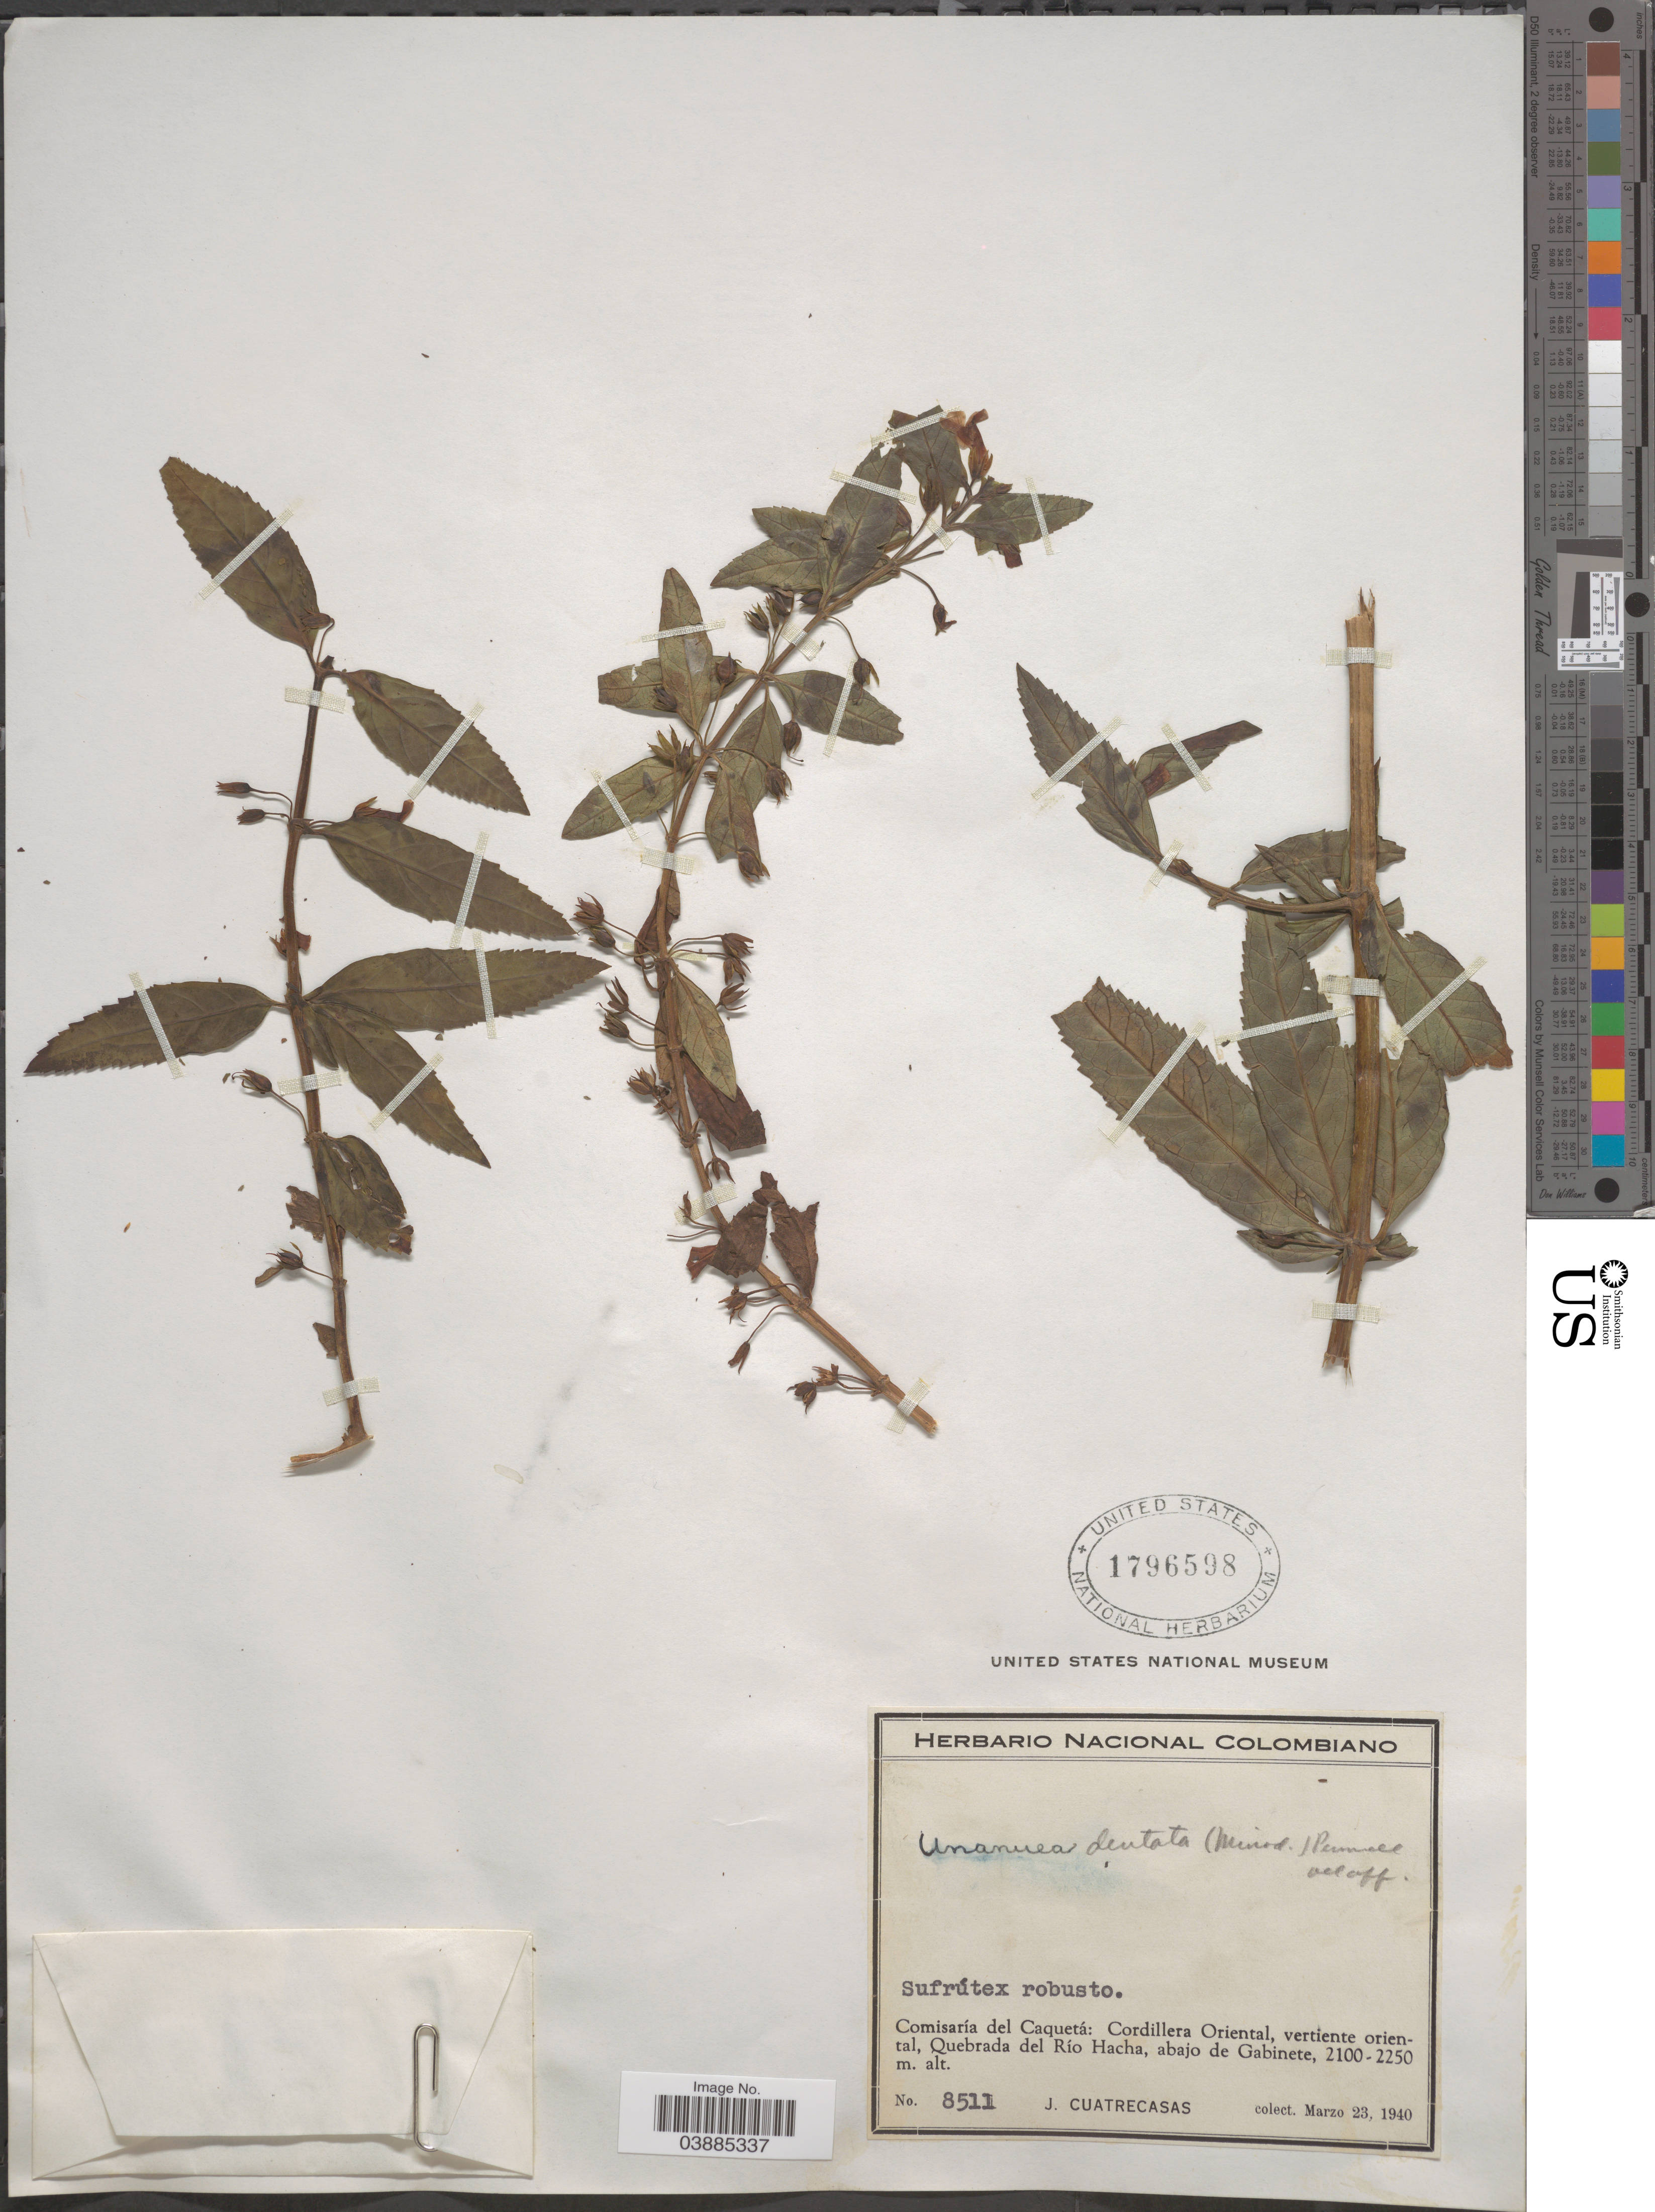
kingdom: Plantae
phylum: Tracheophyta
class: Magnoliopsida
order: Lamiales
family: Plantaginaceae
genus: Unanuea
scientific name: Unanuea dentata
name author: (Minod) Pennell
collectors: J. Cuatrecasas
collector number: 8511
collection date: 1940-03-23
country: Colombia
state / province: Caquetá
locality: Comisaría del Caquetá: Cordillera Oriental, vertiente oriental, Quebrada del Río Hacha, abajo de Gabinete.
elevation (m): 2100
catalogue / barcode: US 1796598